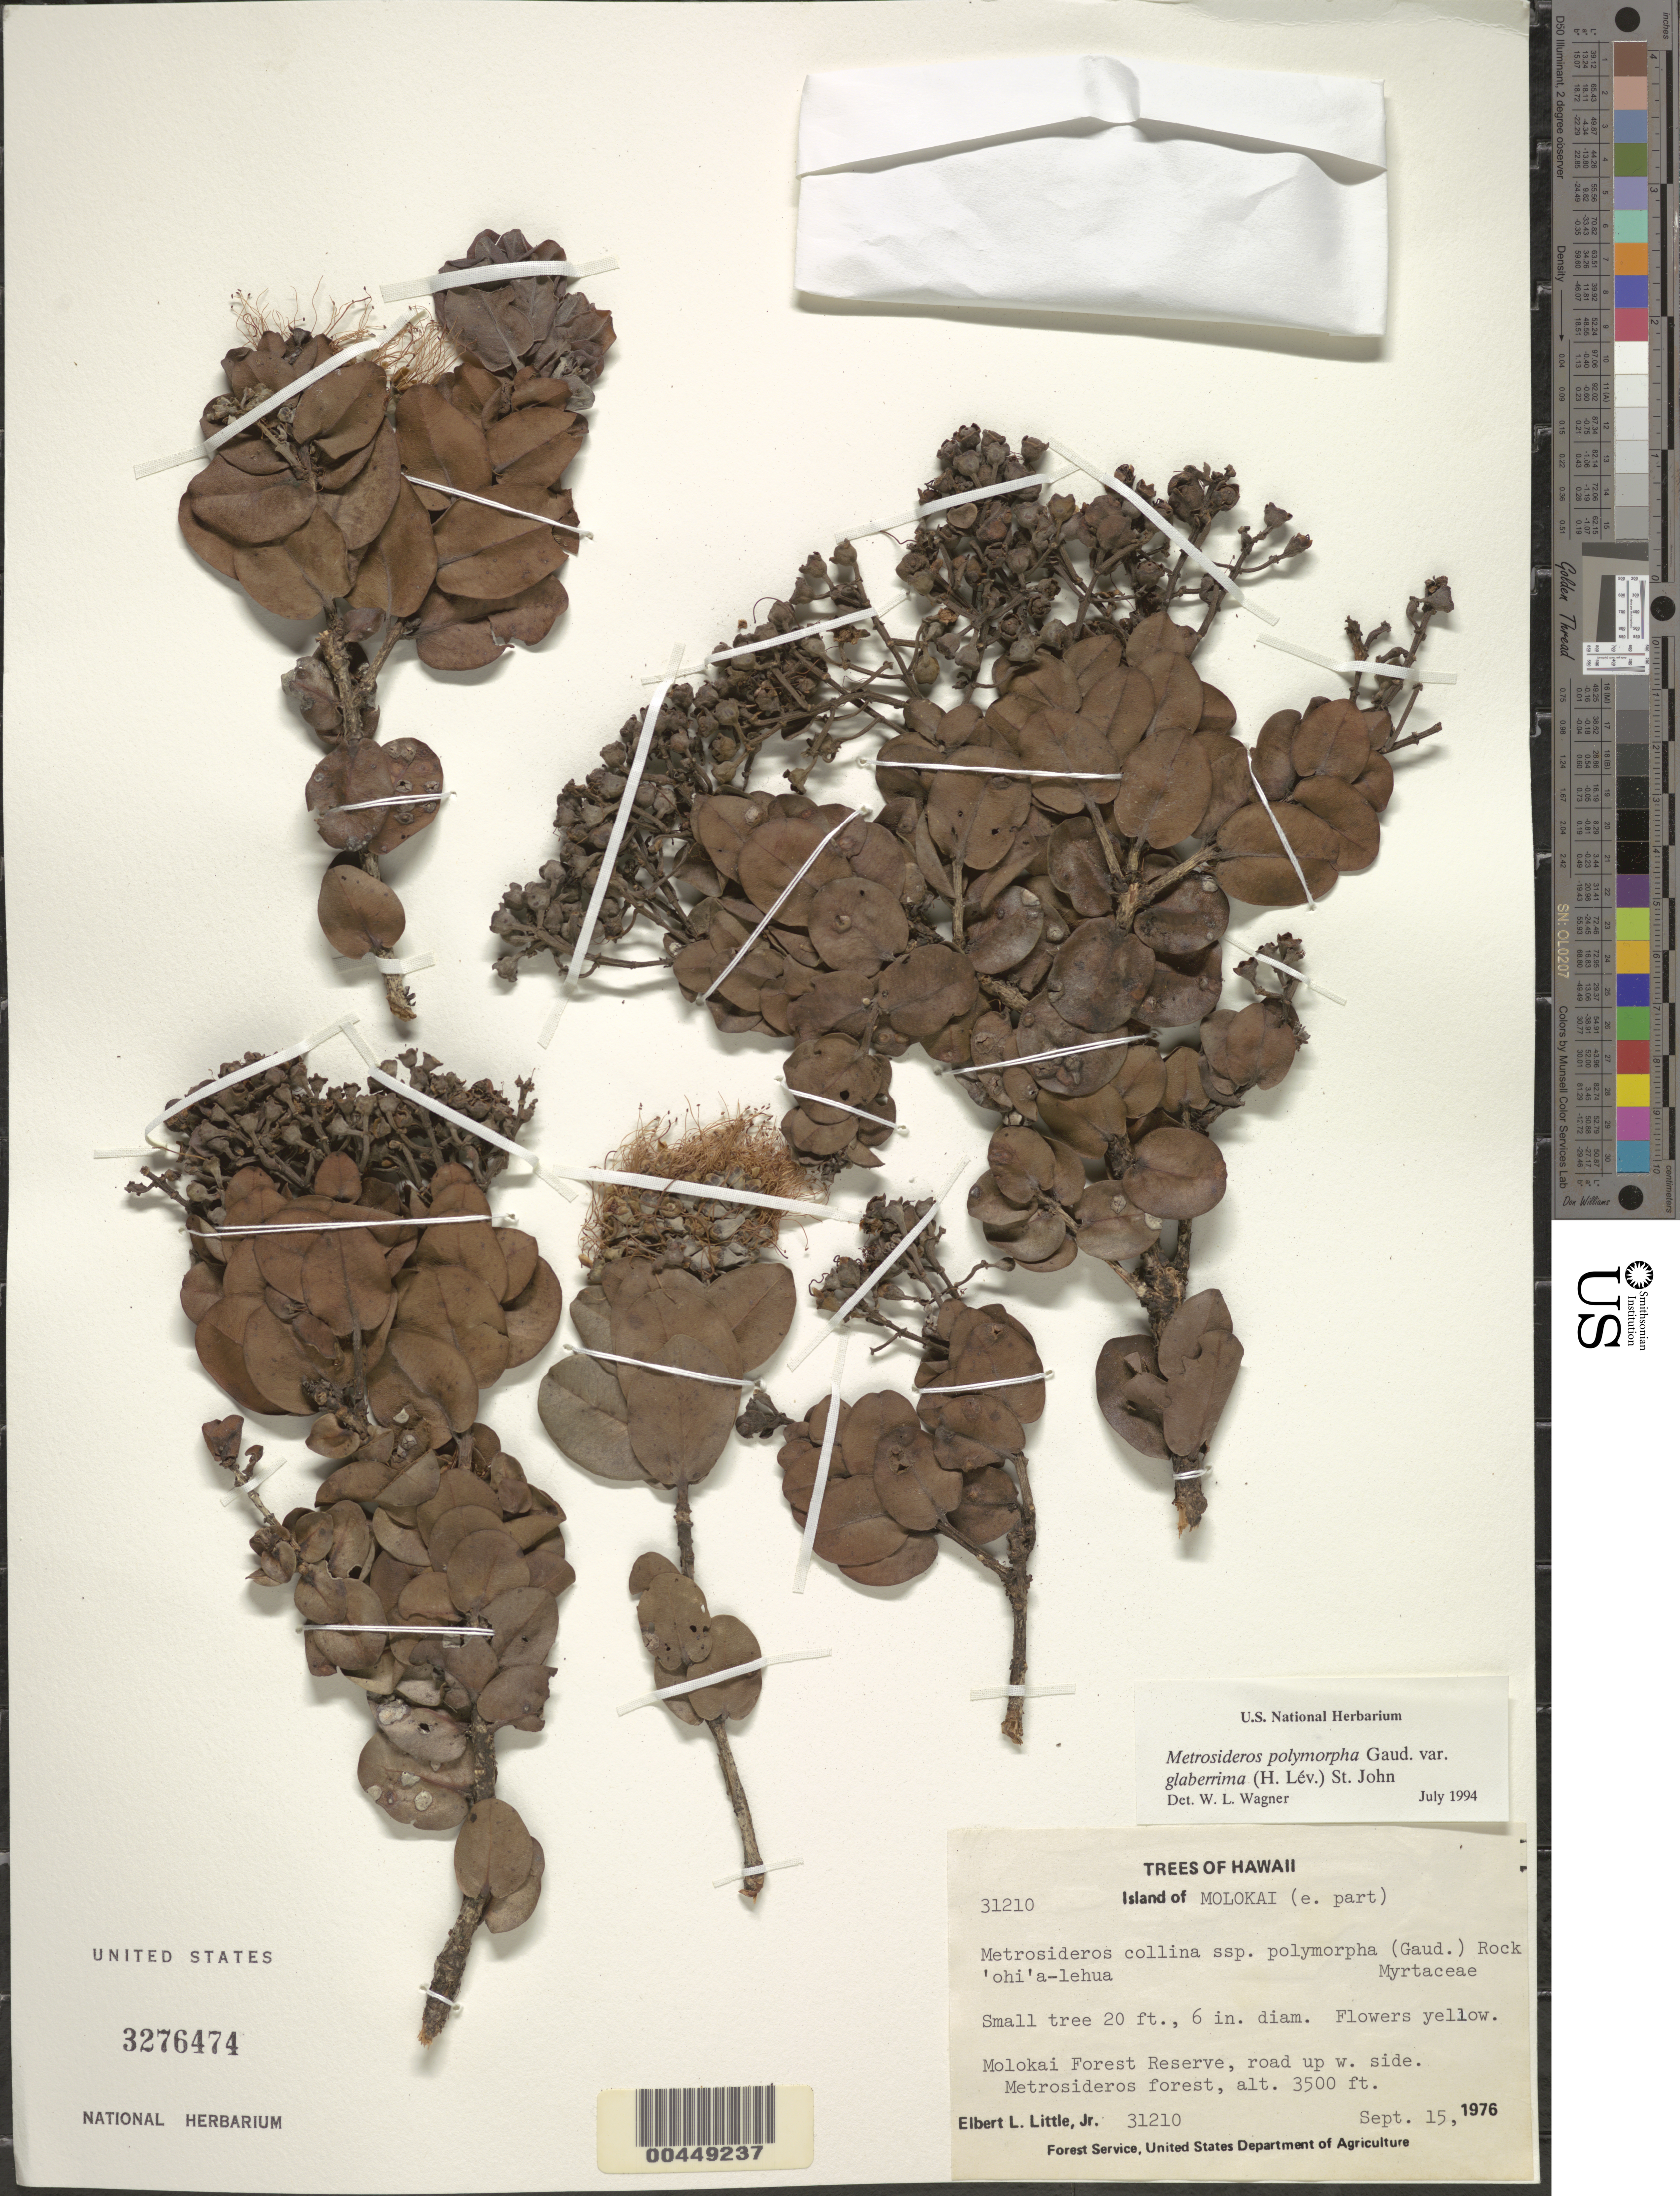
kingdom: Plantae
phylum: Tracheophyta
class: Magnoliopsida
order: Myrtales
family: Myrtaceae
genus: Metrosideros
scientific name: Metrosideros polymorpha var. glaberrima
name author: (H. Lév.) H. St. John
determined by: Wagner, W. L., (BOT), Smithsonian Institution - National Museum of Natural History (UNITED STATES)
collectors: E. L. Little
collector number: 31210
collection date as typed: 15 Sep 1976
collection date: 1976-09-15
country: United States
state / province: Hawaii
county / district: Maui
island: Moloka'i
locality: E part of Molokai, Molokai Forest Reserve, road up W side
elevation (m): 1067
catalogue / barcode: US 3276474